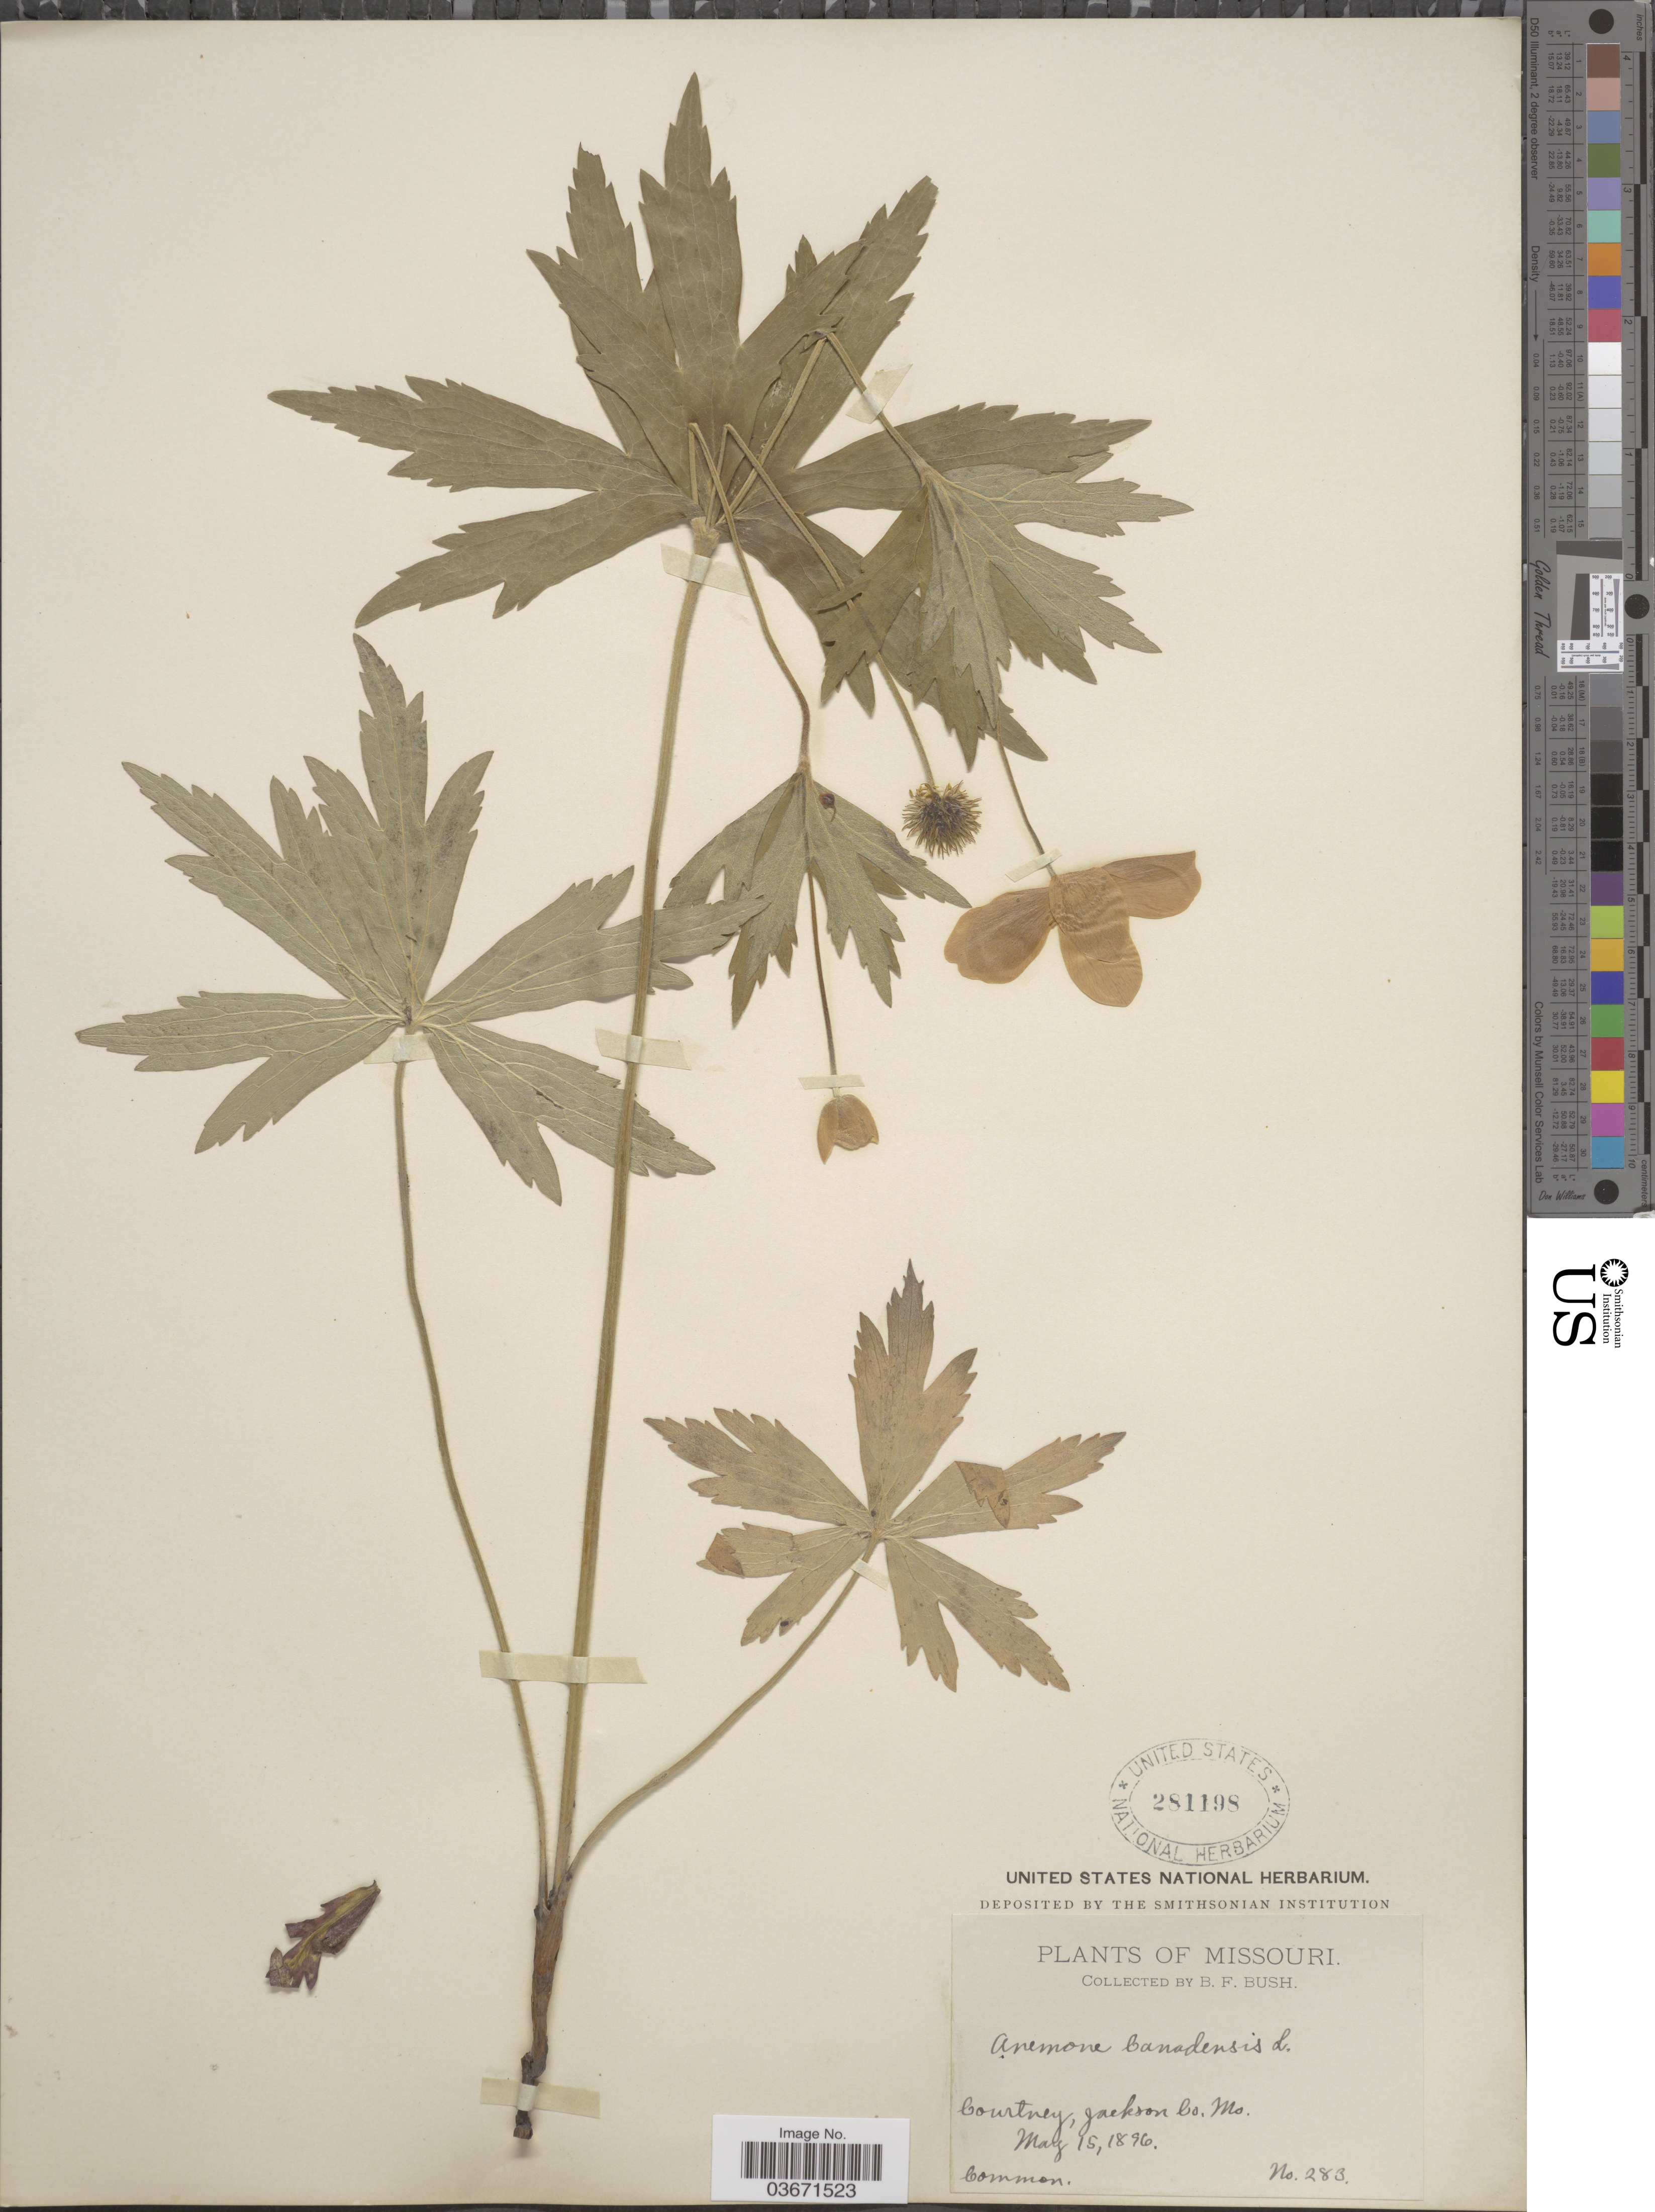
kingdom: Plantae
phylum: Tracheophyta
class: Magnoliopsida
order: Ranunculales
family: Ranunculaceae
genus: Anemone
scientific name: Anemone canadensis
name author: L.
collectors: B. F. Bush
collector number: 283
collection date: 1896-05-15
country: United States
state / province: Missouri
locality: Courtney, Jackson Co.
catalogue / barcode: US 281198